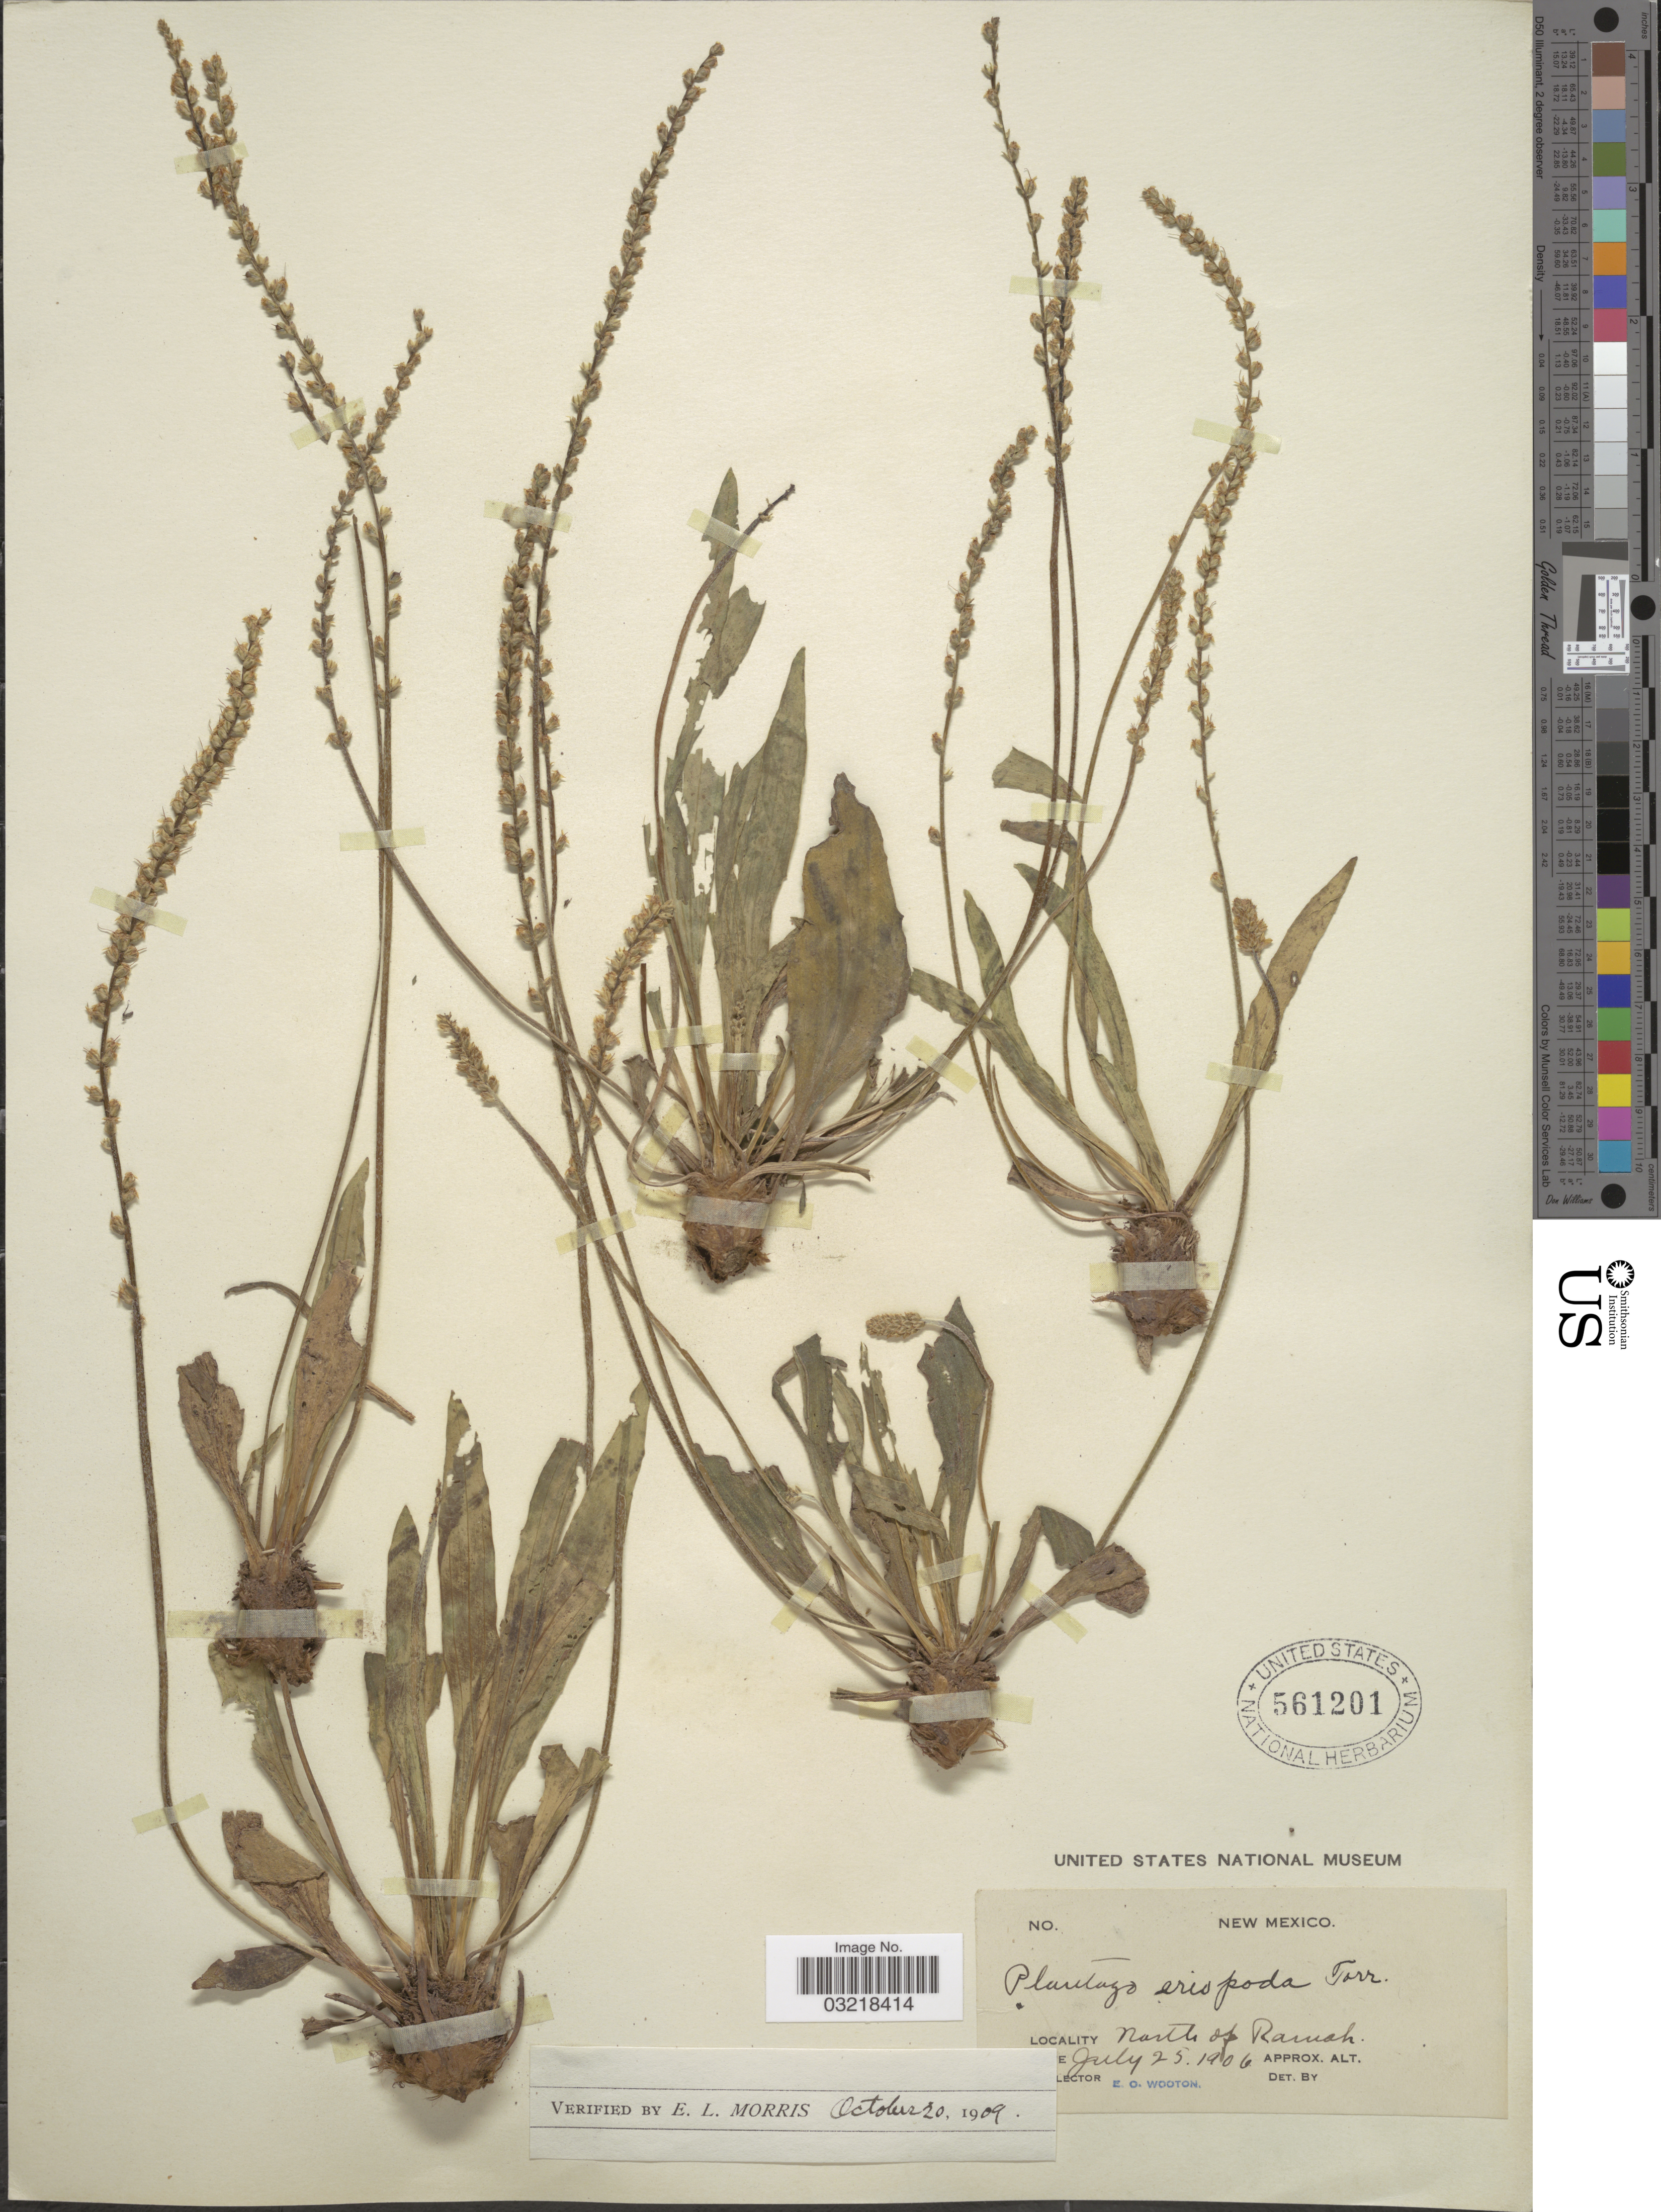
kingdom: Plantae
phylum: Tracheophyta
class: Magnoliopsida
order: Lamiales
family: Plantaginaceae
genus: Plantago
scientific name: Plantago eriopoda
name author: Torr.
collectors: E. O. Wooton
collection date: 1906-07-25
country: United States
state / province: New Mexico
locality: North of Ramah.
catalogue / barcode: US 561201